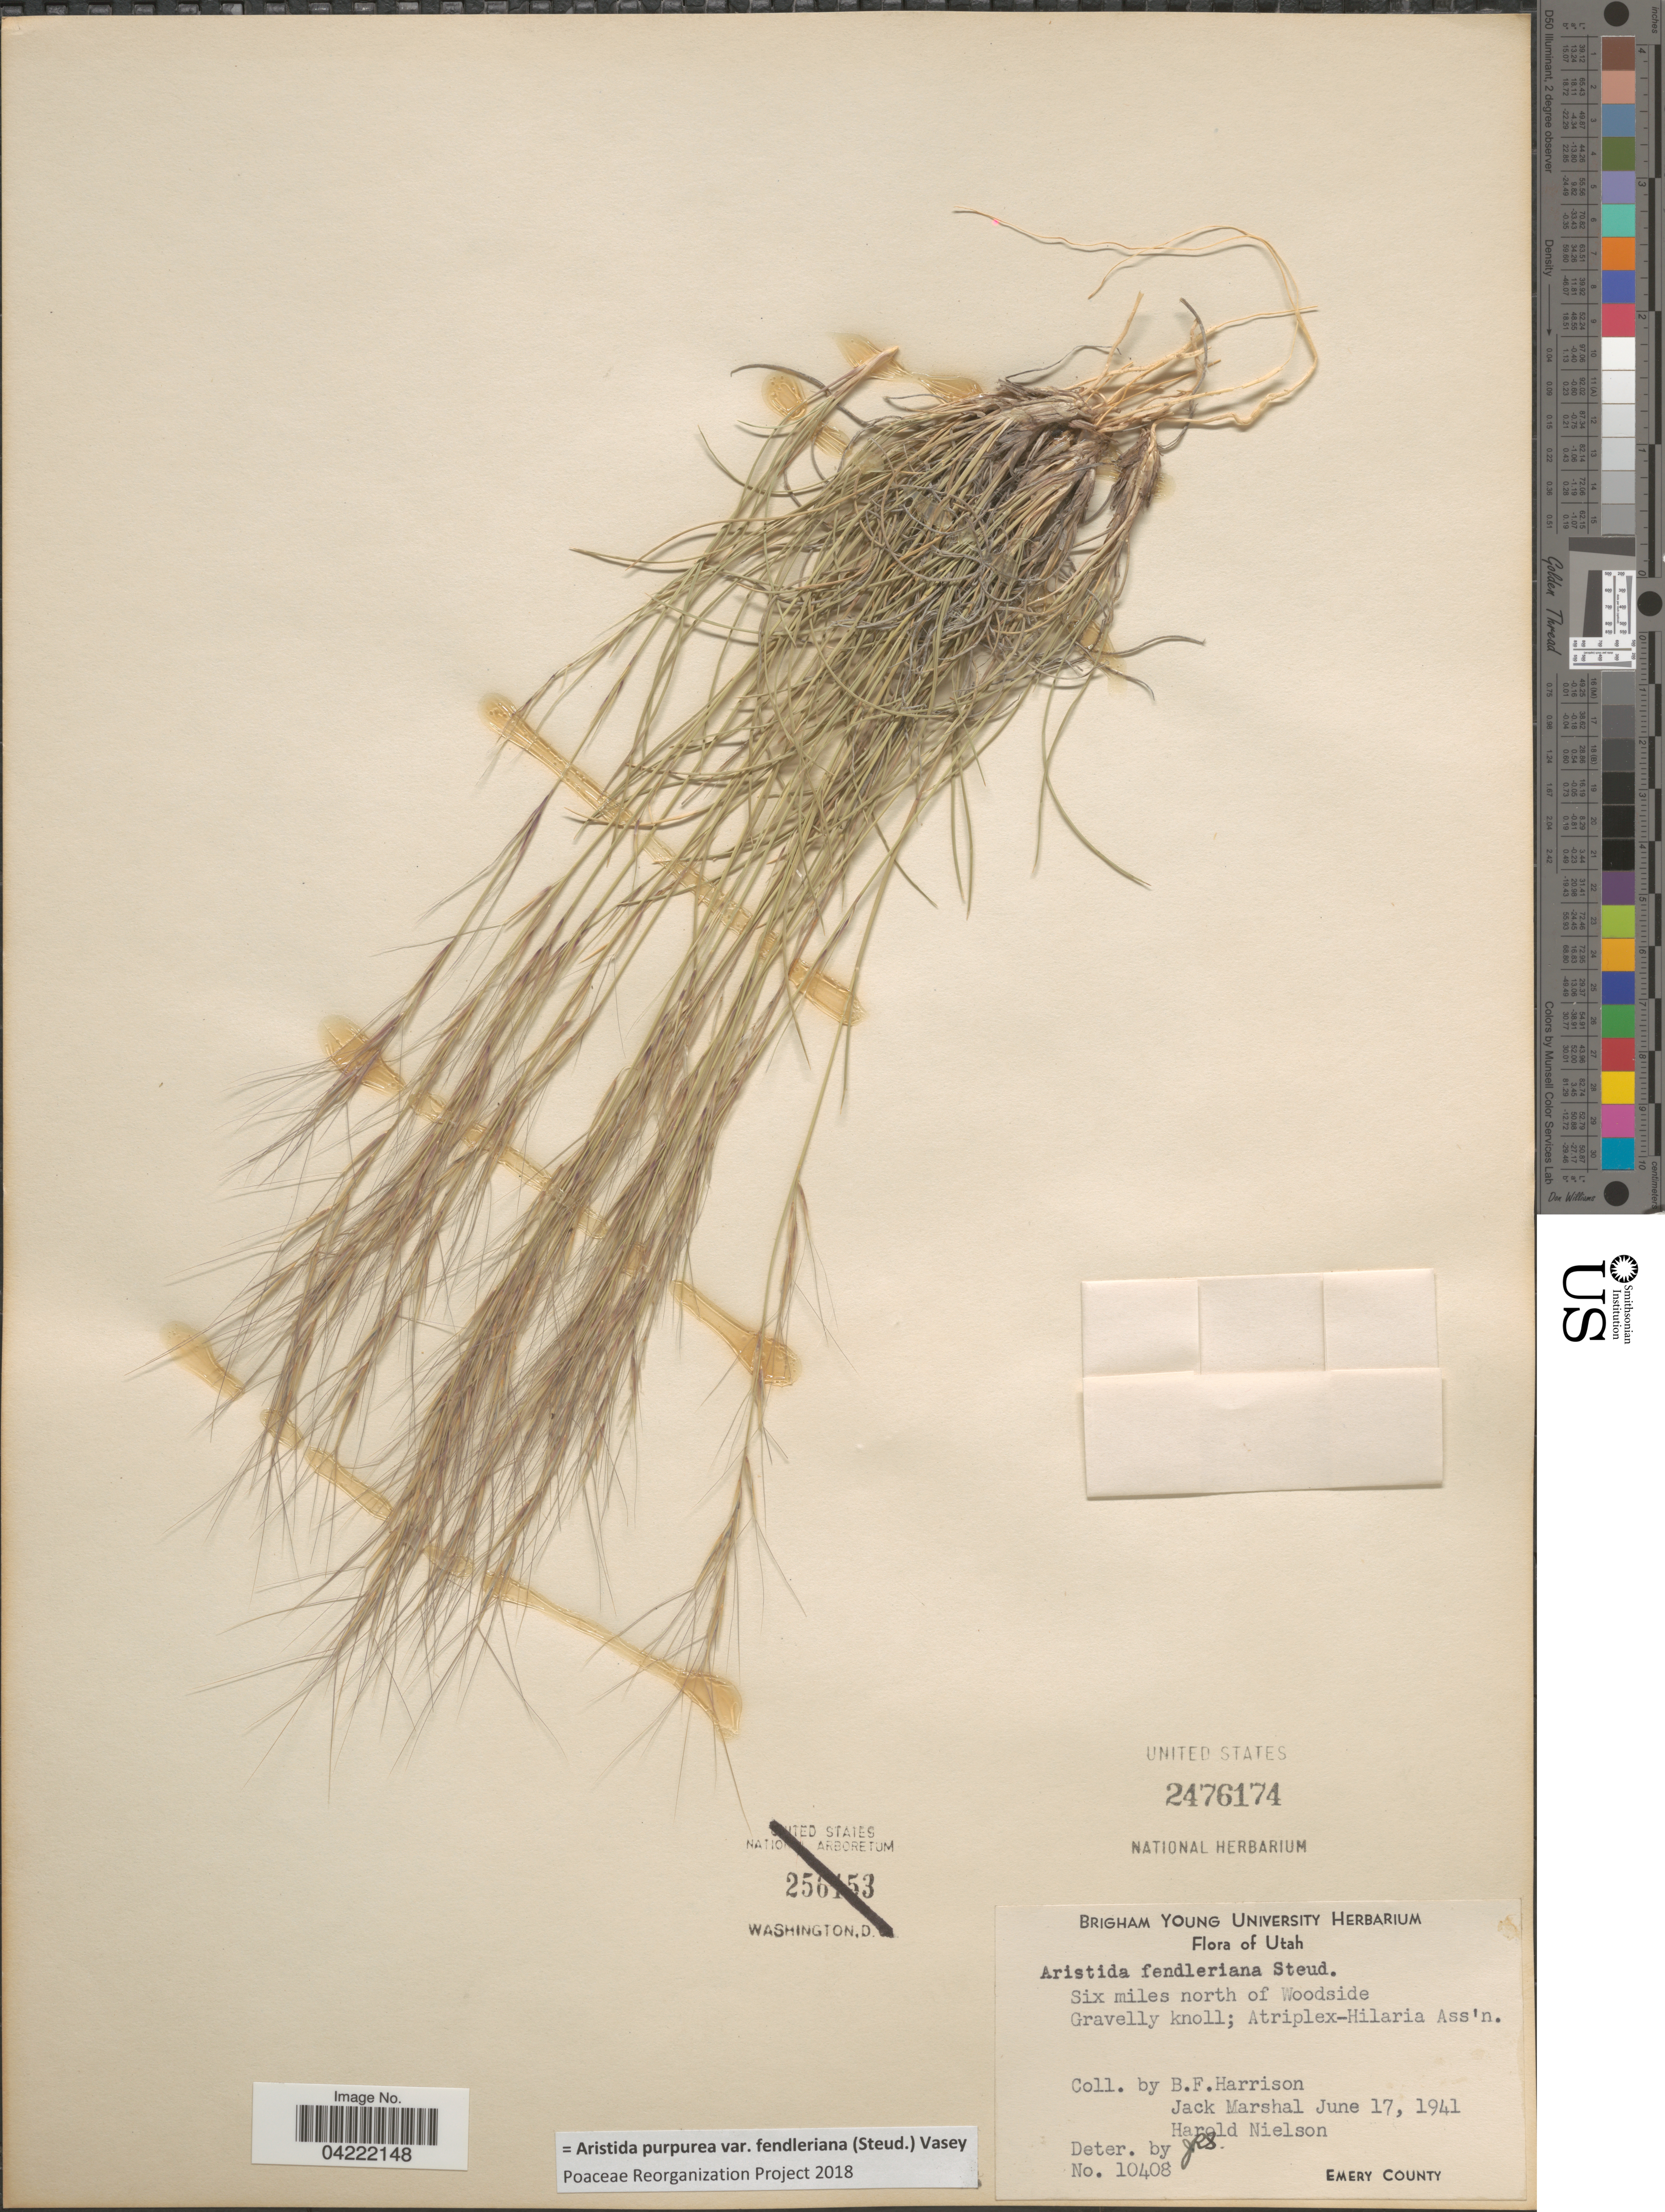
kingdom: Plantae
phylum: Tracheophyta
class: Liliopsida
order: Poales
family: Poaceae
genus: Aristida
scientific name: Aristida purpurea var. fendleriana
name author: (Steud.) Vasey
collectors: B. F. Harrison, J. Marshal & H. Nielson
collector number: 10408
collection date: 1941-06-17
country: United States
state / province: Utah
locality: Six miles north of Woodside Gravelly knoll. Emery County.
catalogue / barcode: US 2476174